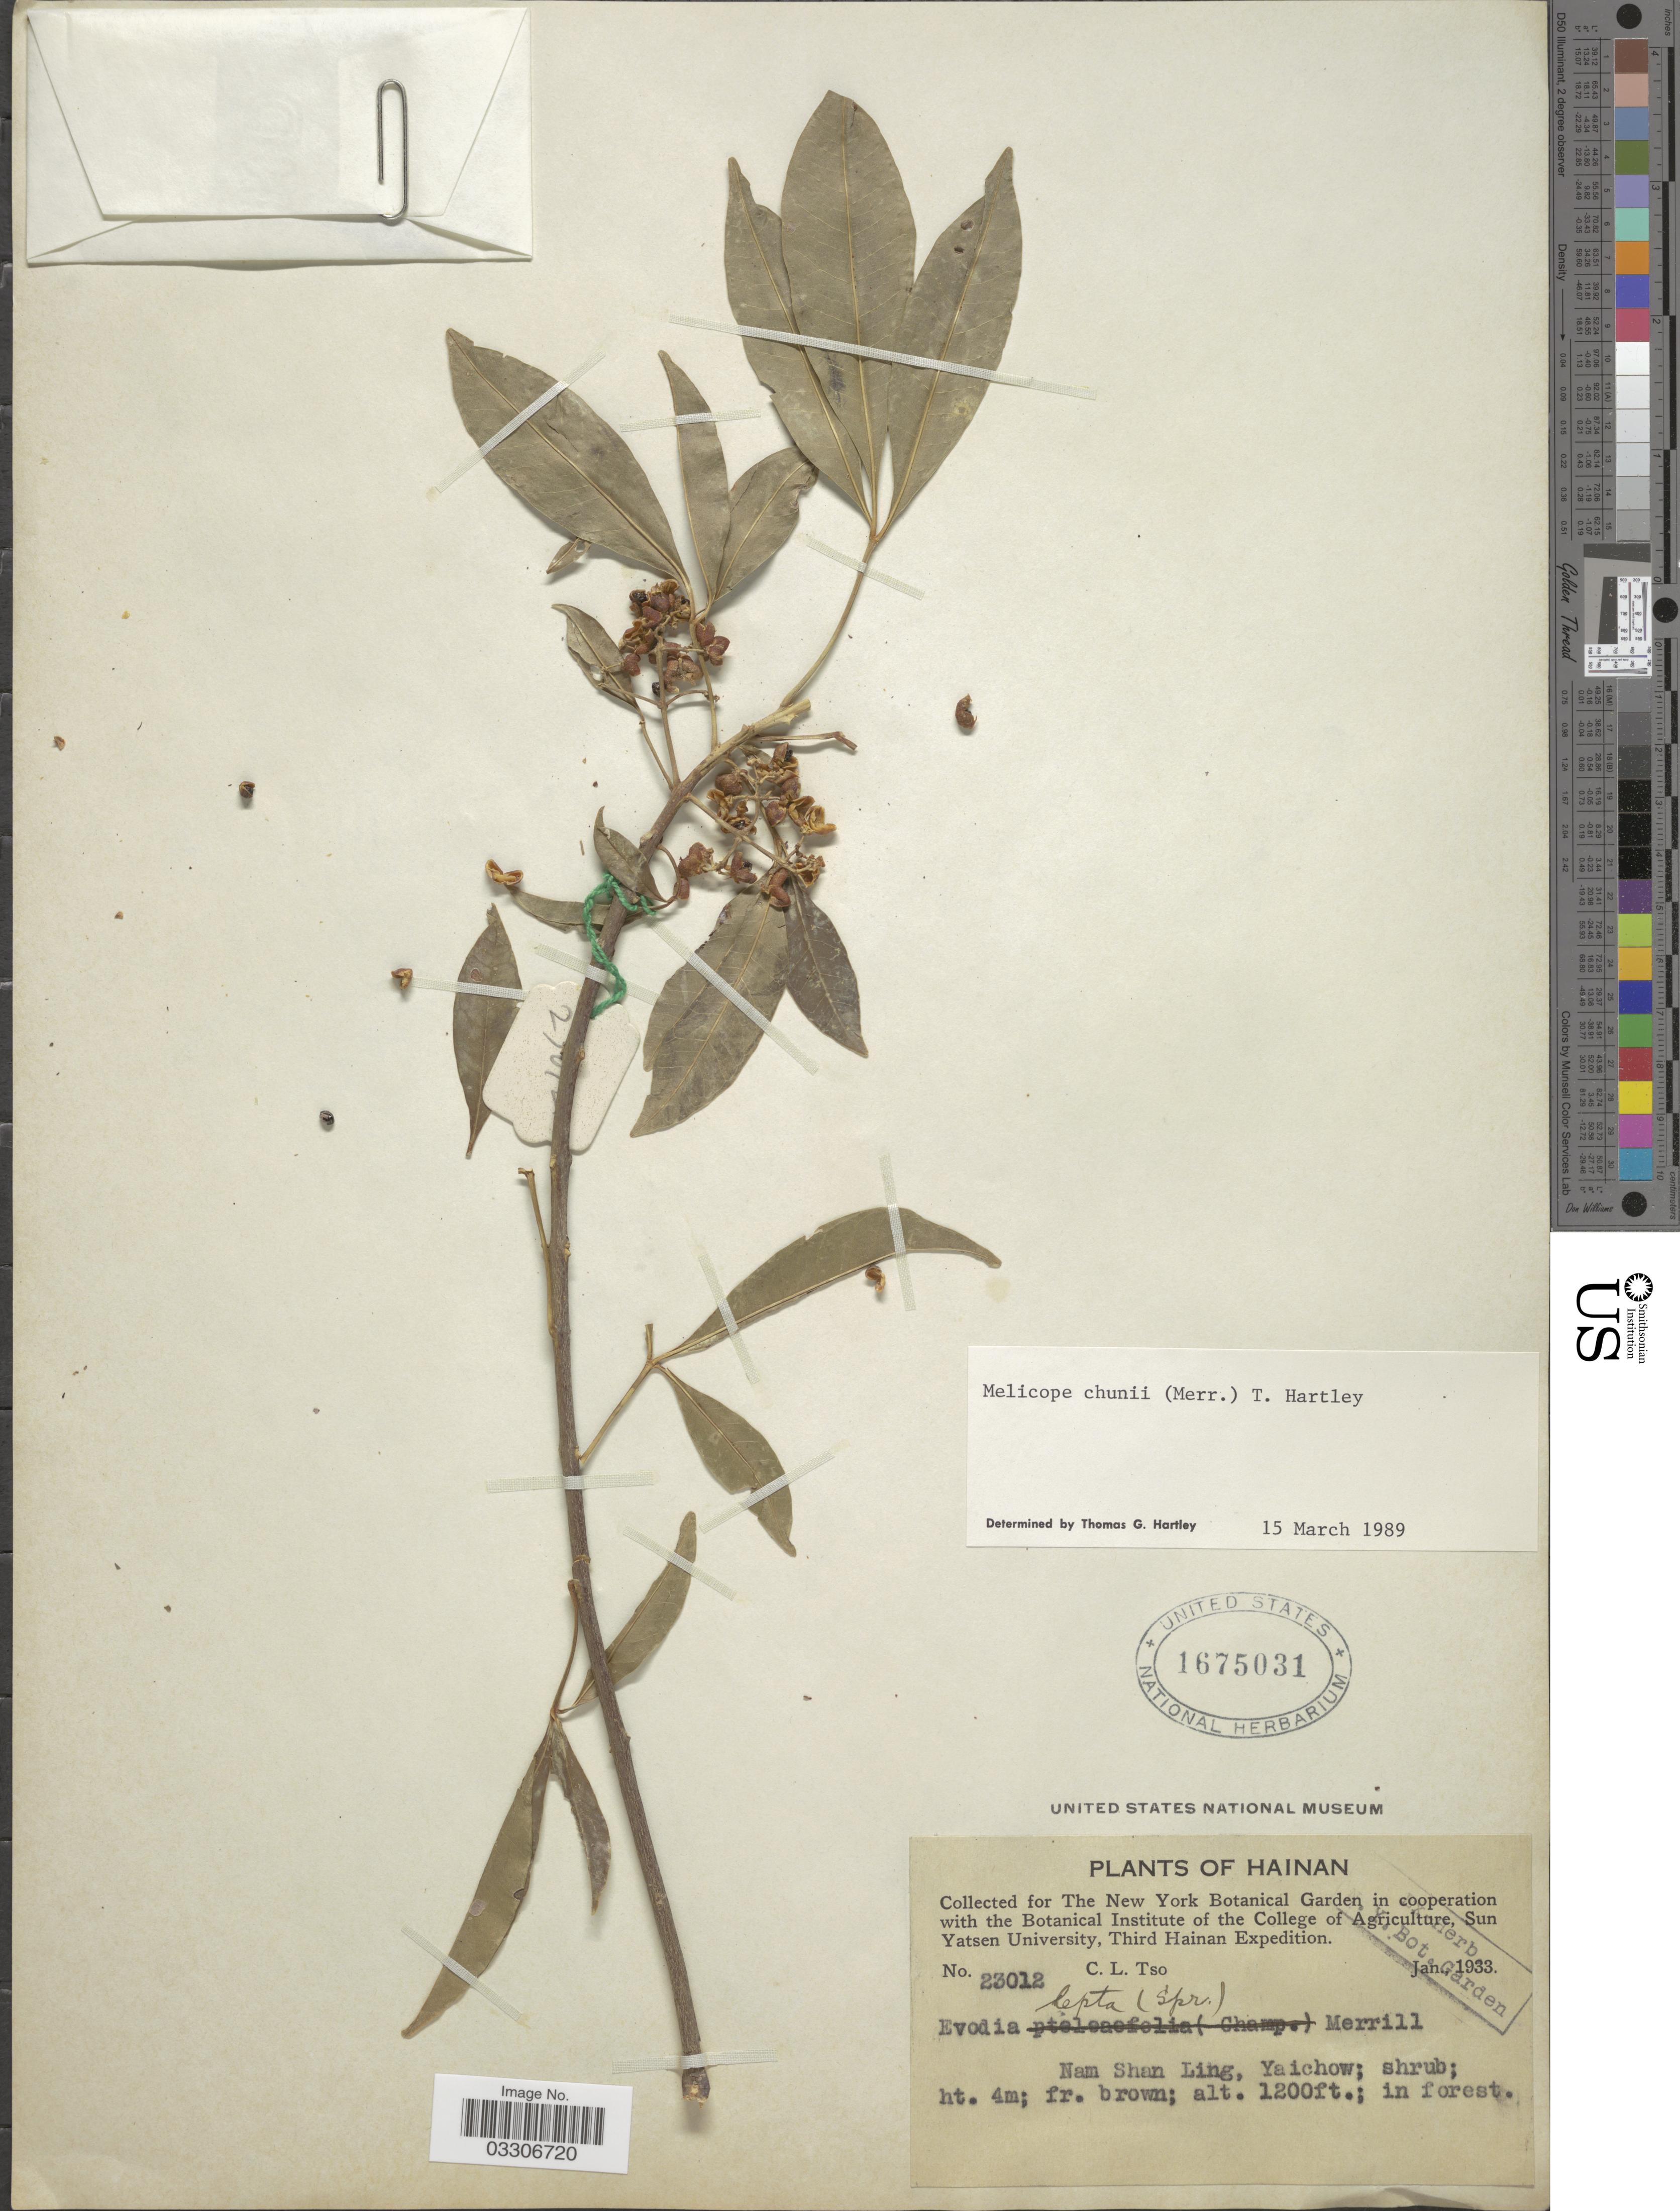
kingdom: Plantae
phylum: Tracheophyta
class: Magnoliopsida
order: Sapindales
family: Rutaceae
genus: Melicope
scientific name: Melicope chunii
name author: T.G. Hartley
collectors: C. Tso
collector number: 23012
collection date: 1933-01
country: China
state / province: Hainan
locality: Nam Shan Ling, Yaichow.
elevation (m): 366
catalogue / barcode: US 1675031